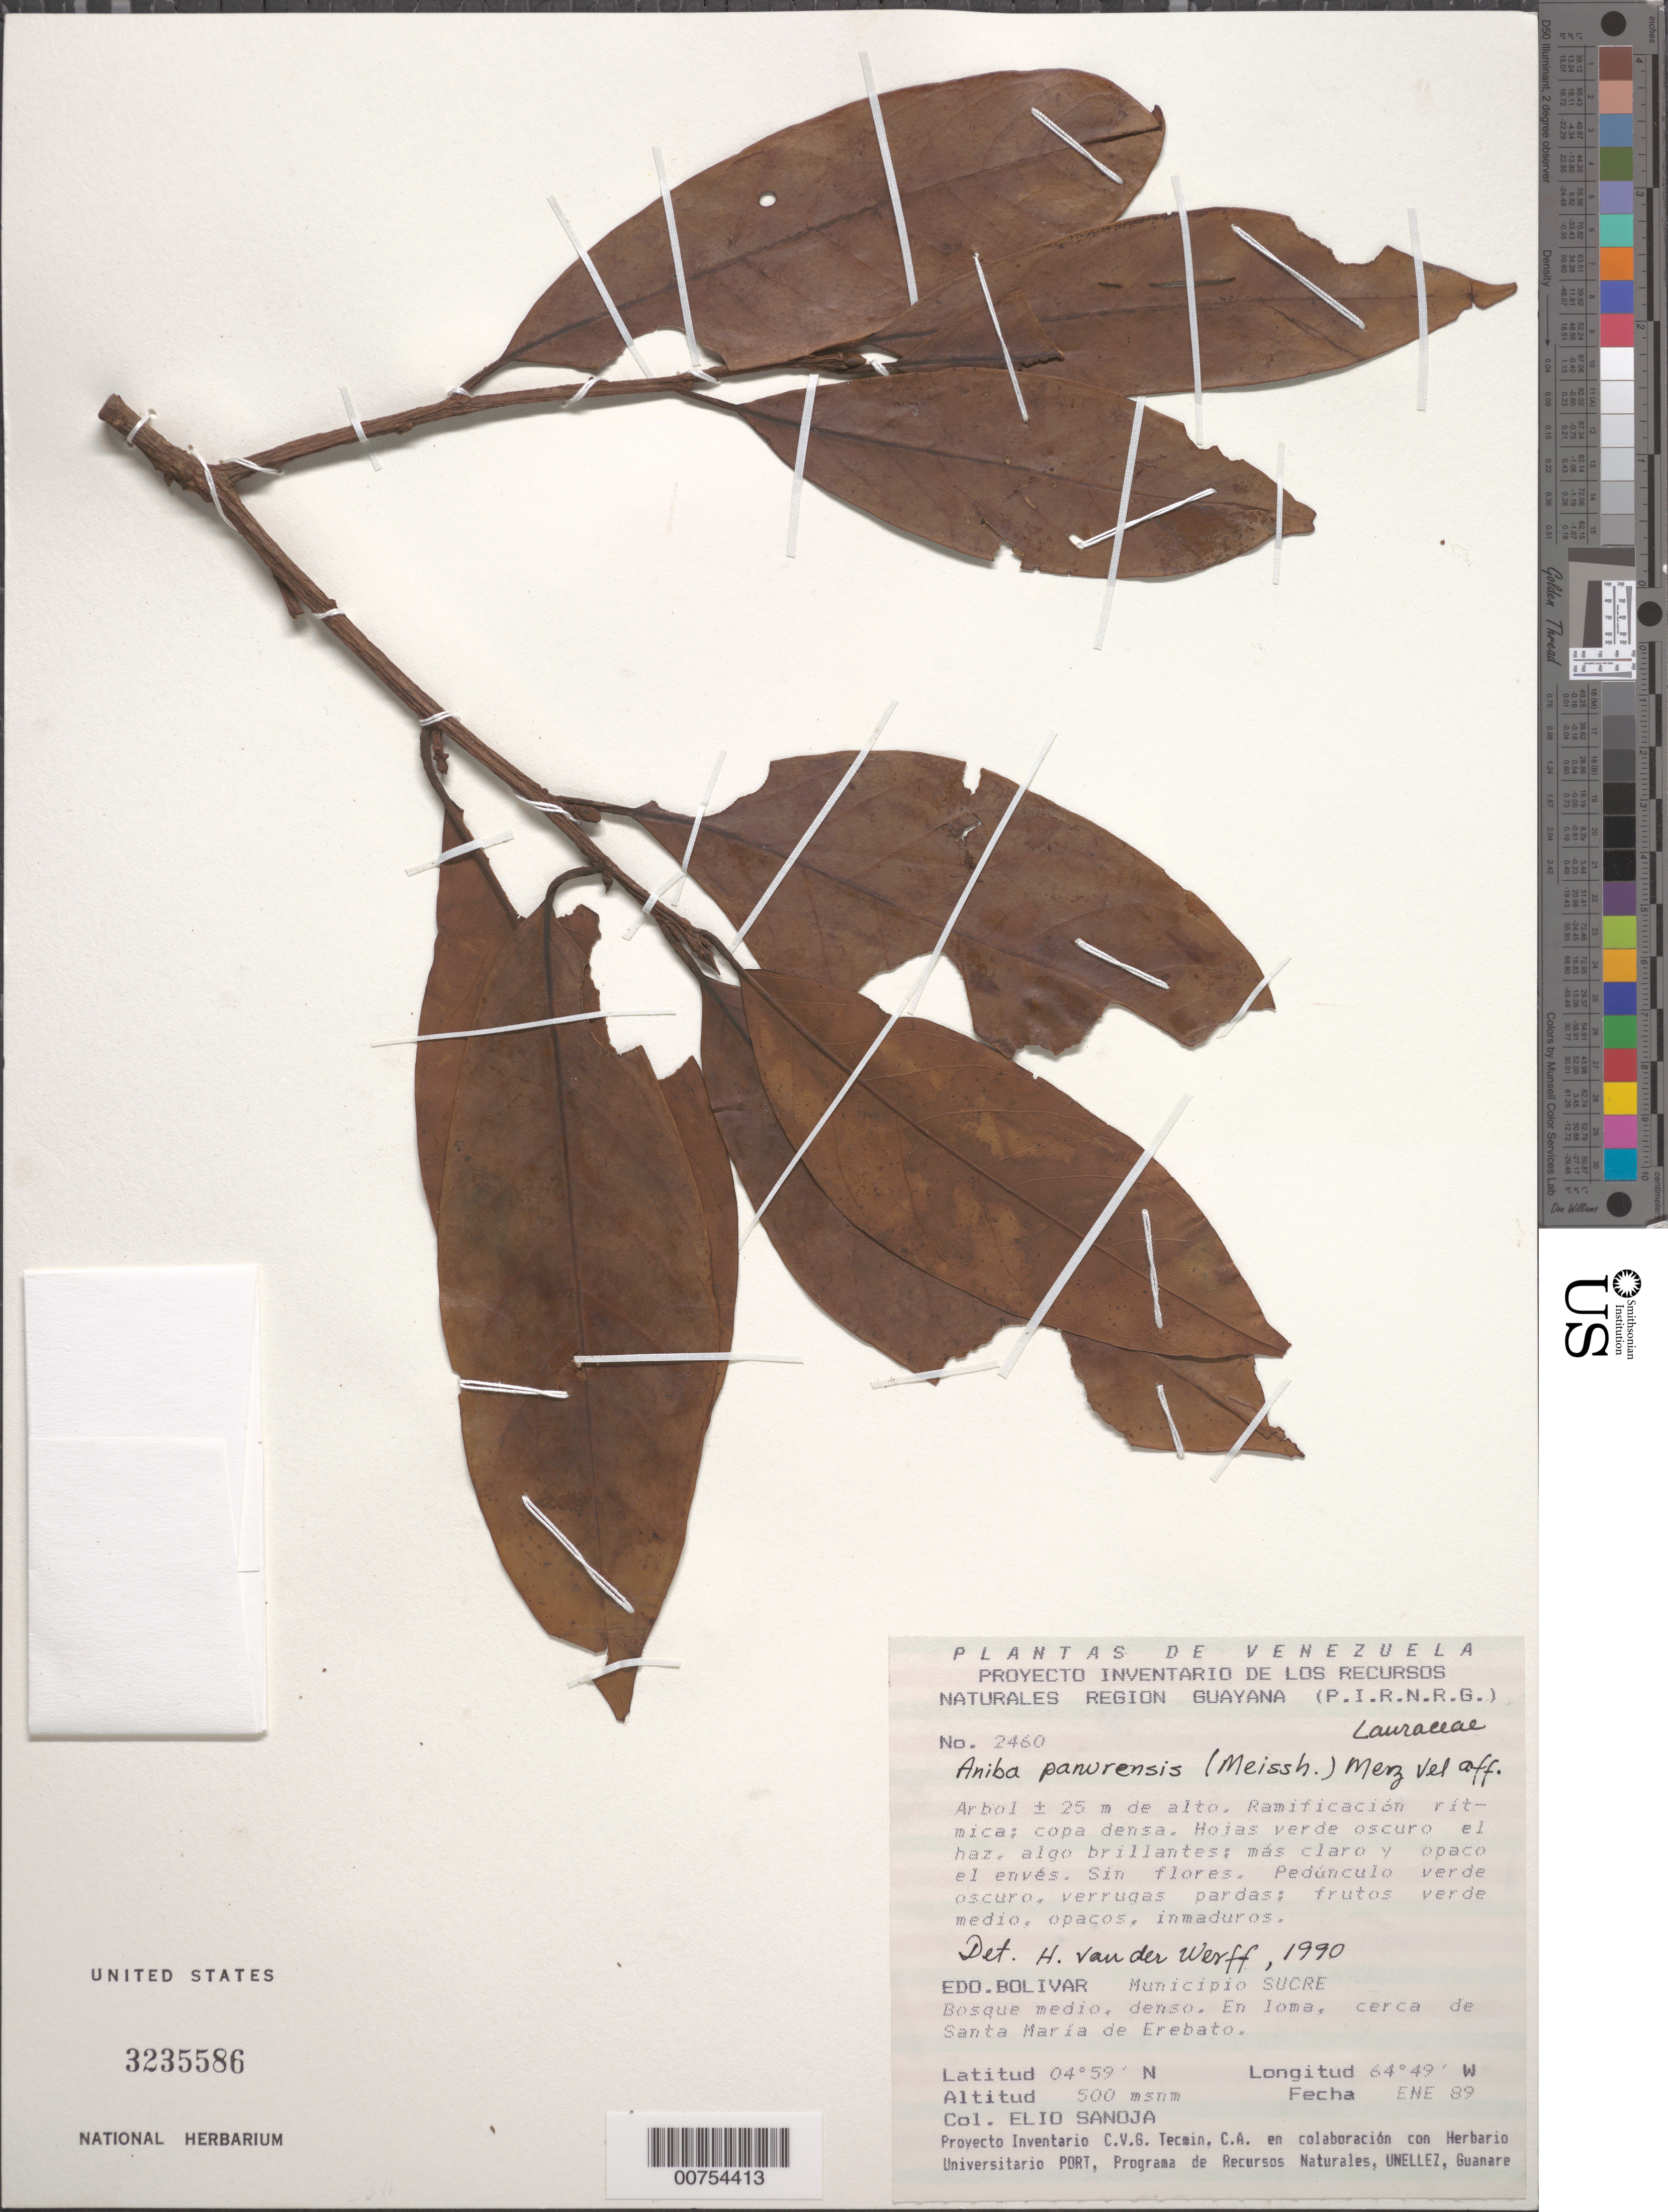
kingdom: Plantae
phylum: Tracheophyta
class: Magnoliopsida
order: Laurales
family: Lauraceae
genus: Aniba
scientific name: Aniba panurensis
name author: (Meisn.) Mez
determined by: van der Werff, H., (MO), Missouri Botanical Garden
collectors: E. Sanoja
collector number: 2460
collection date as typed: Jan-89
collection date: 1989-01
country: Venezuela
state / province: Bolívar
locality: Mun. Sucre, Santa María de Erebato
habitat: Dense, medium forest; on hill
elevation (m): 500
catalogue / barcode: US 3235586